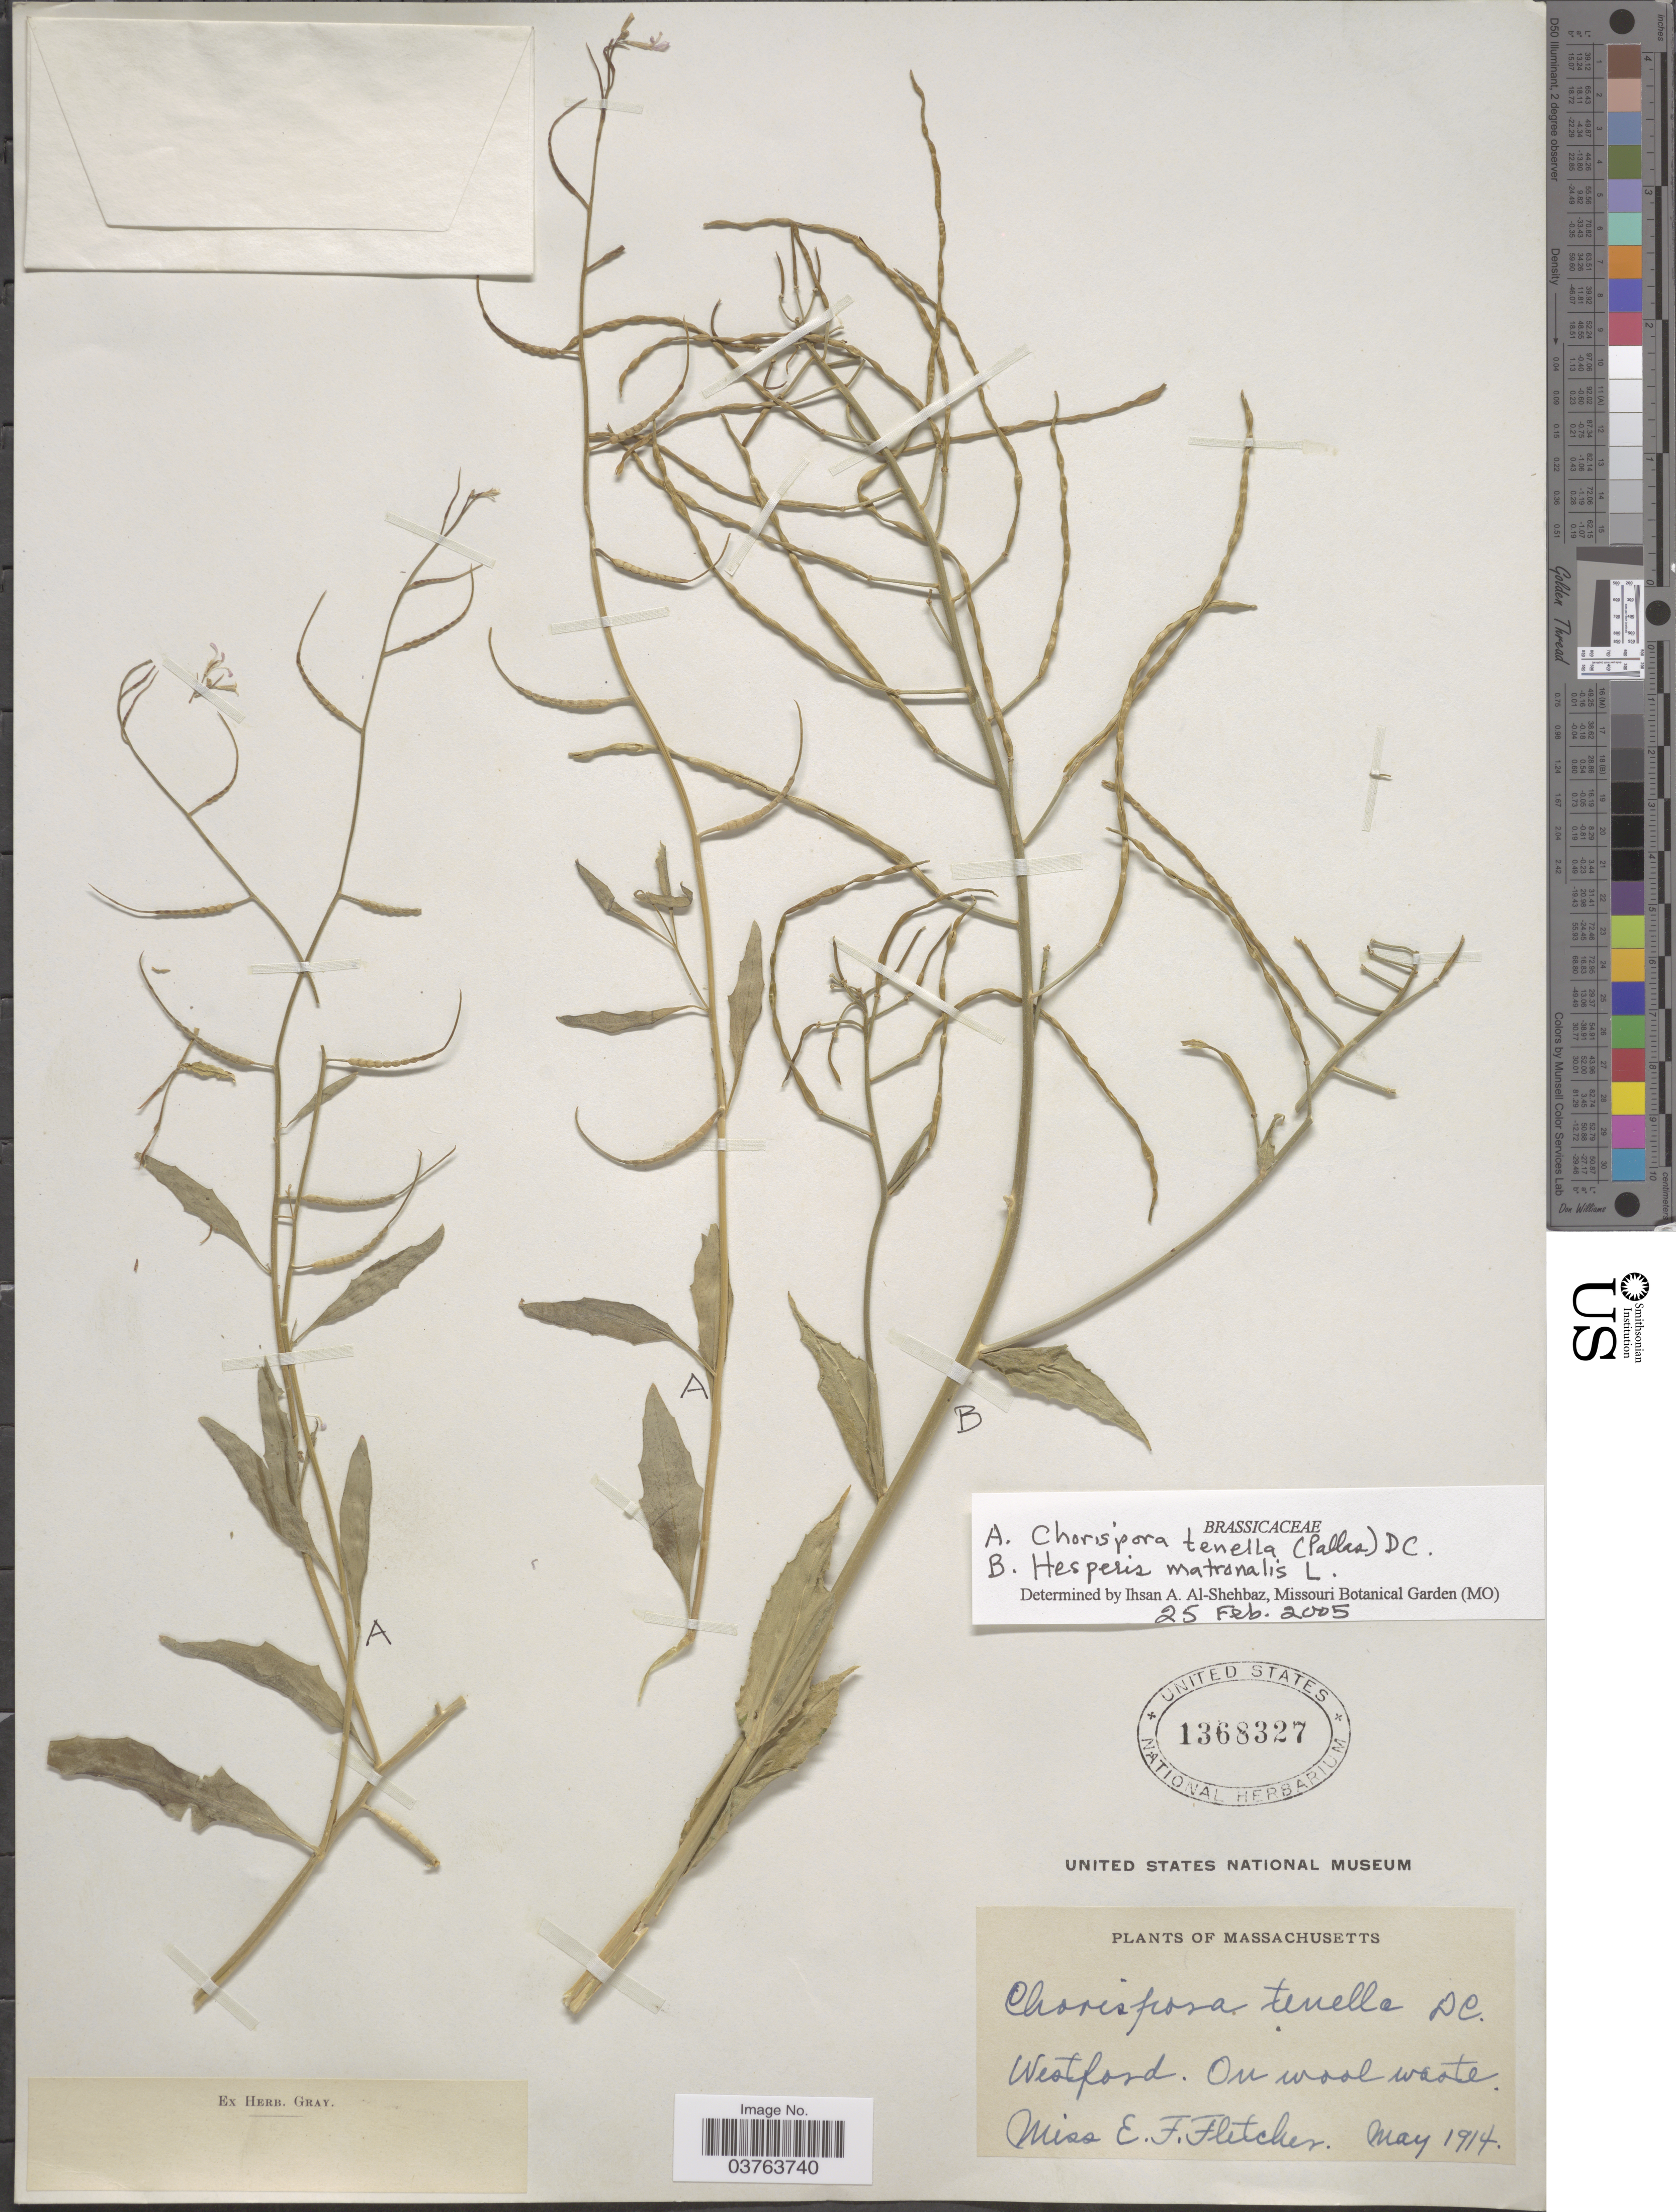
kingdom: Plantae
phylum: Tracheophyta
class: Magnoliopsida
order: Brassicales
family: Brassicaceae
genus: Chorispora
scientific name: Chorispora tenella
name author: DC.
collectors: E. Fletcher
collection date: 1914-05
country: United States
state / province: Massachusetts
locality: Westford. On wool waste.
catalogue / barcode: US 1368327